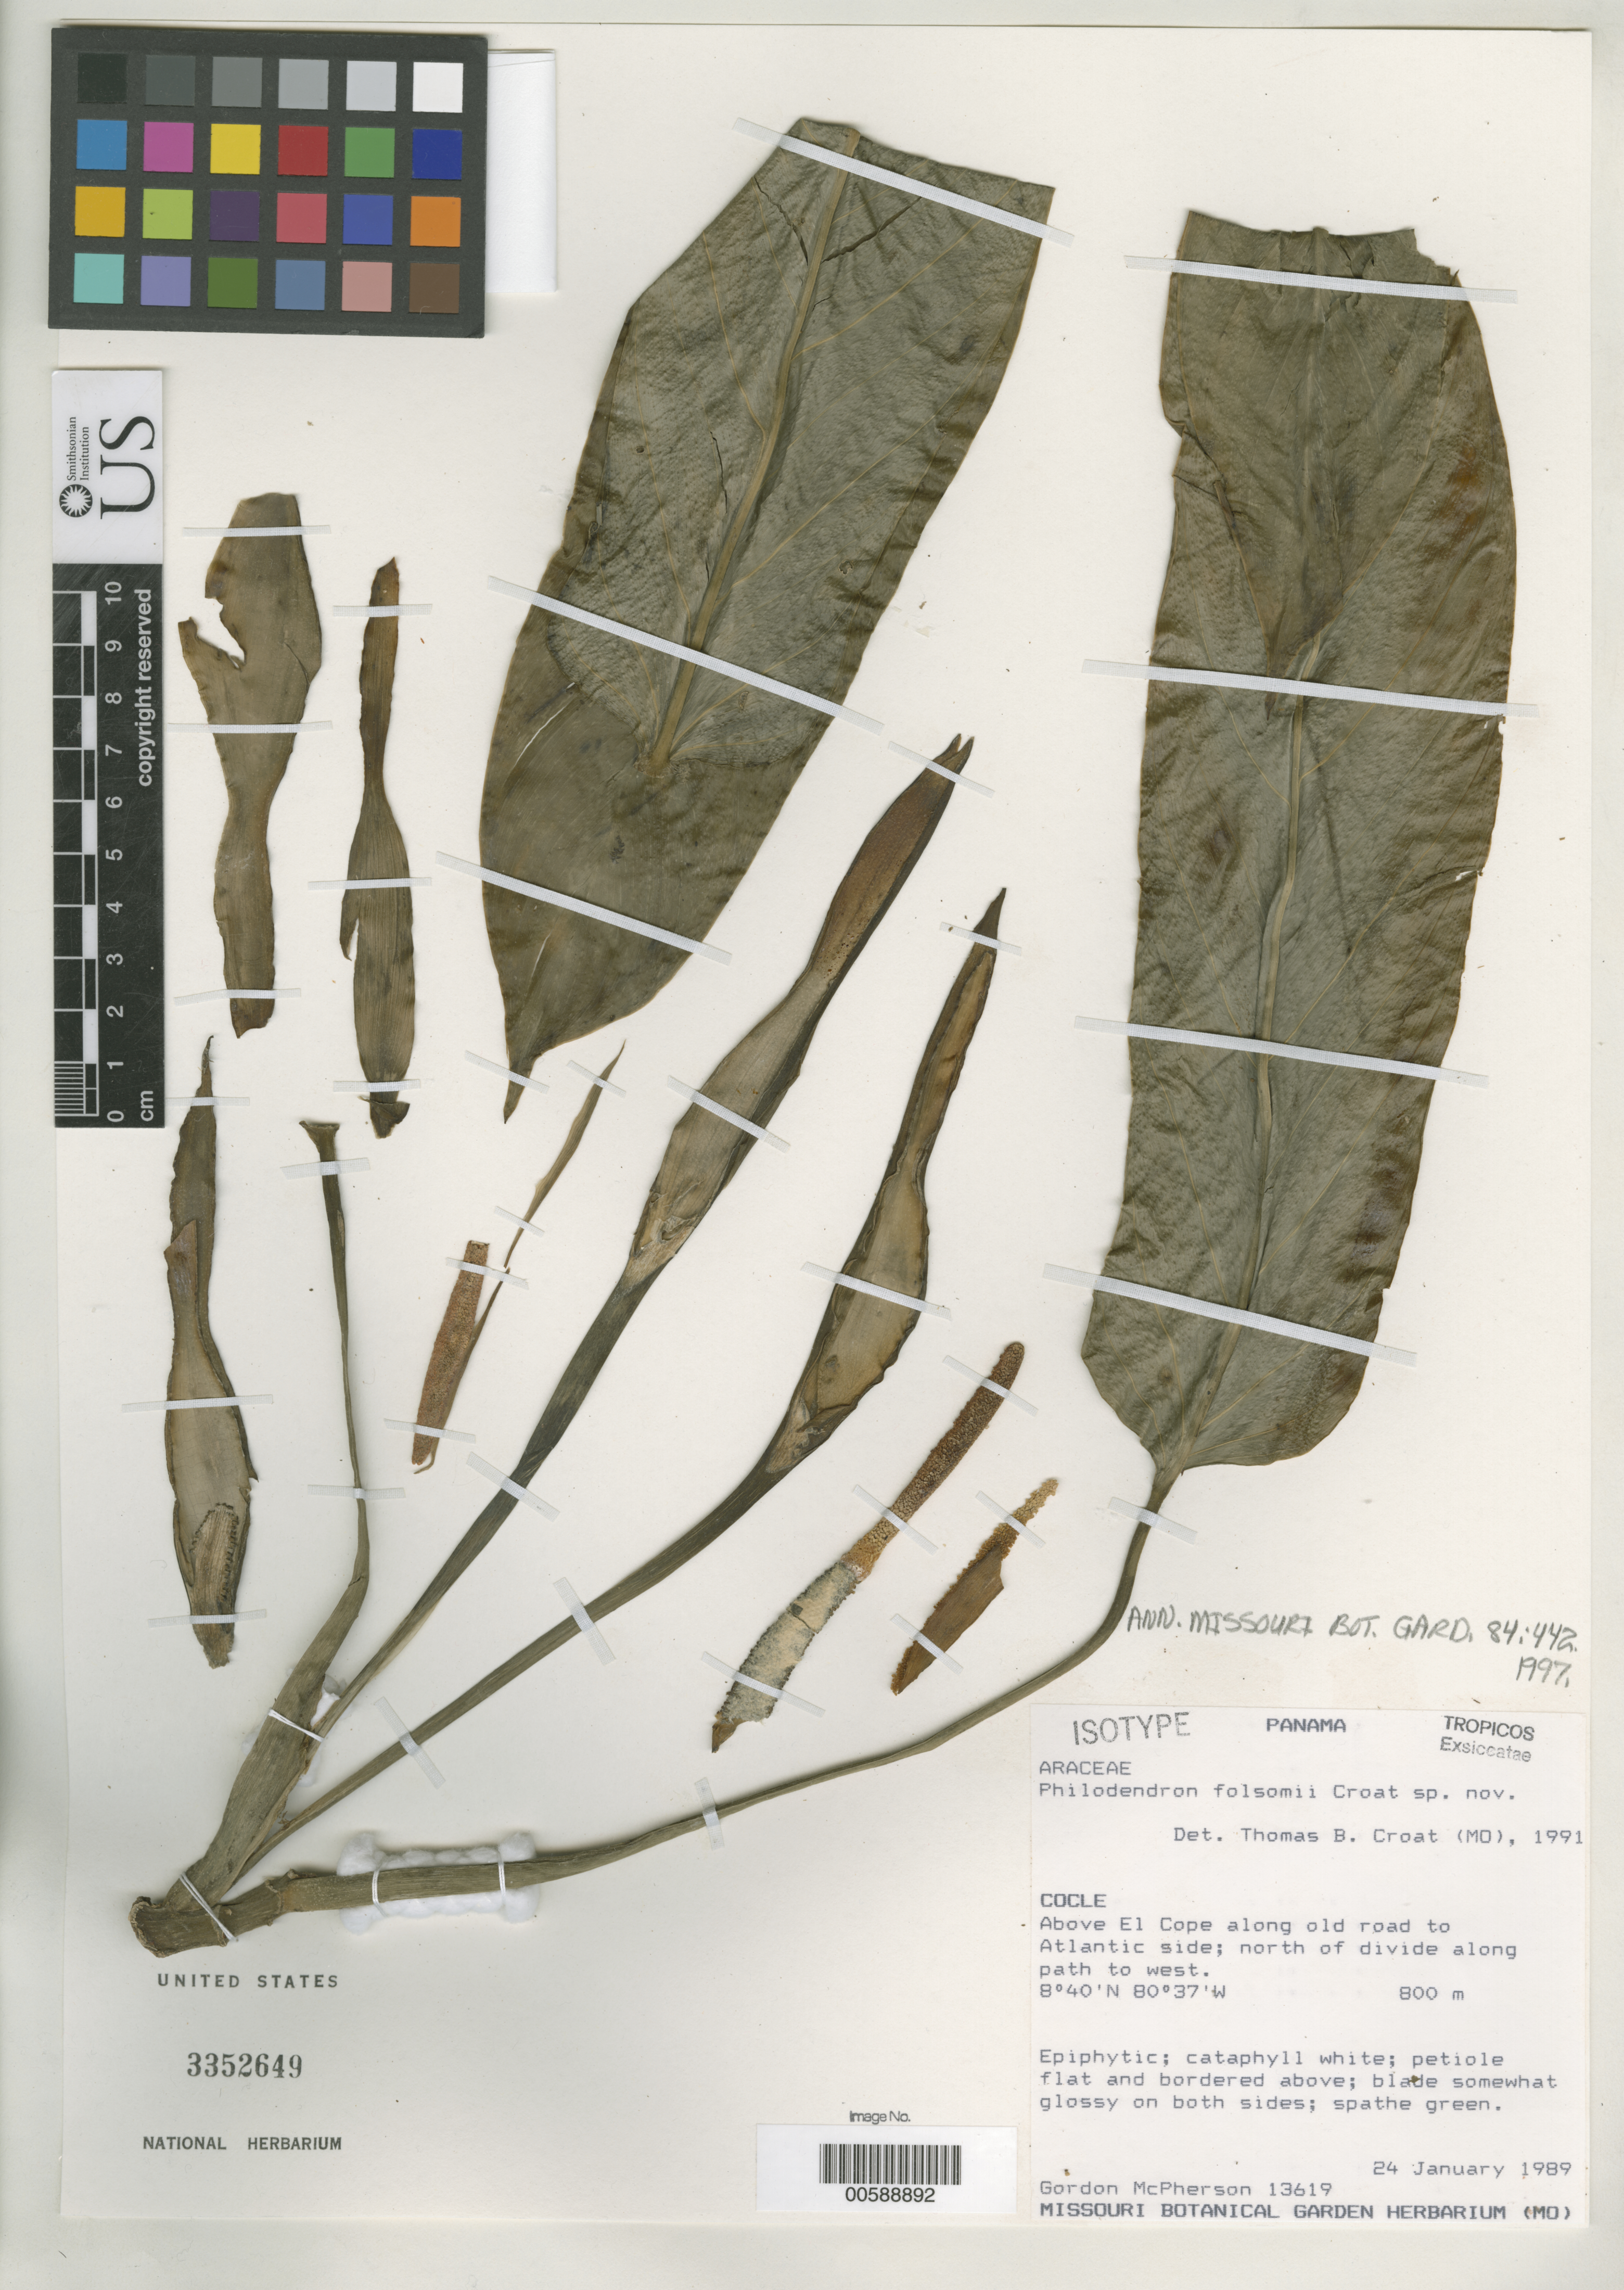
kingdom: Plantae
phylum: Tracheophyta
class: Liliopsida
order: Alismatales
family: Araceae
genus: Philodendron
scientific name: Philodendron folsomii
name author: Croat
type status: Isotype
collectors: G. D. McPherson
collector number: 13619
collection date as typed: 24 Jan 1989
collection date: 1989-01-24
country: Panama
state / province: Coclé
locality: Above El Cope along old road to Atlantic side, N of divide along path to west.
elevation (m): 800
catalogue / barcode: US 3352649